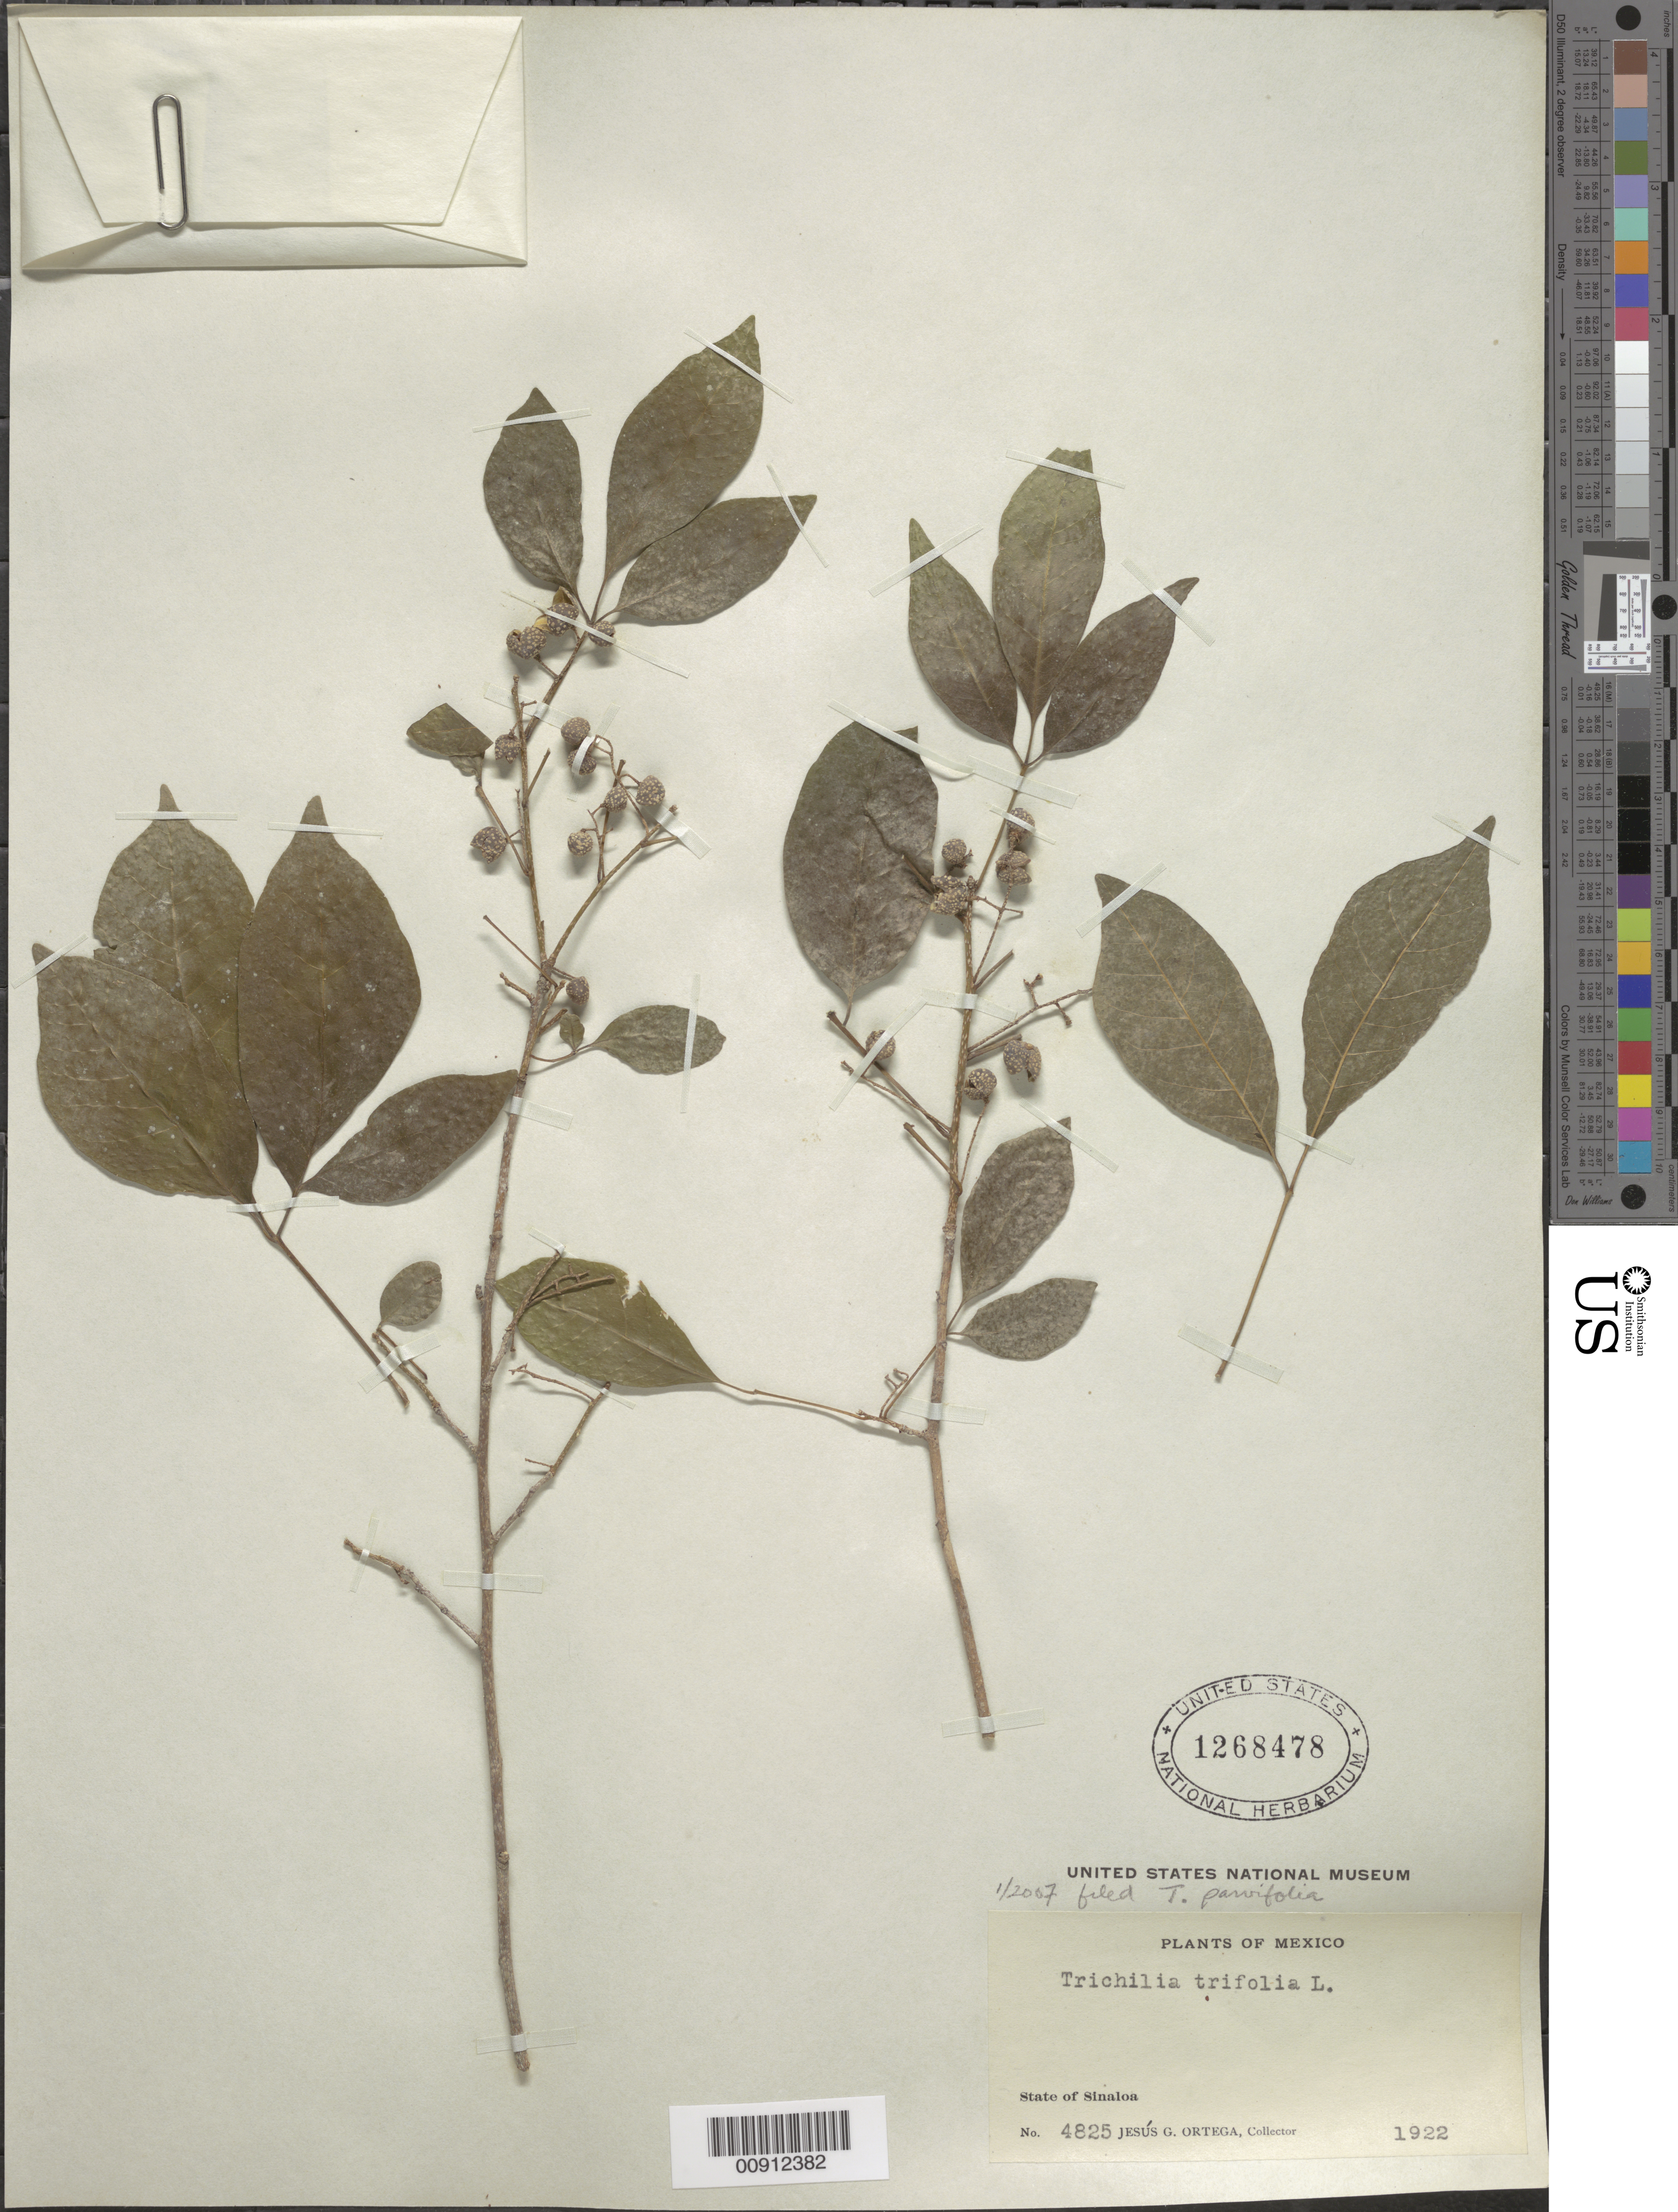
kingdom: Plantae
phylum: Tracheophyta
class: Magnoliopsida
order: Sapindales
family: Meliaceae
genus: Trichilia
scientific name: Trichilia parvifolia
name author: C. DC.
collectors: J. Ortega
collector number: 4825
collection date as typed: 1922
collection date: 1922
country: Mexico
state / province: Sinaloa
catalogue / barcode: US 1268478